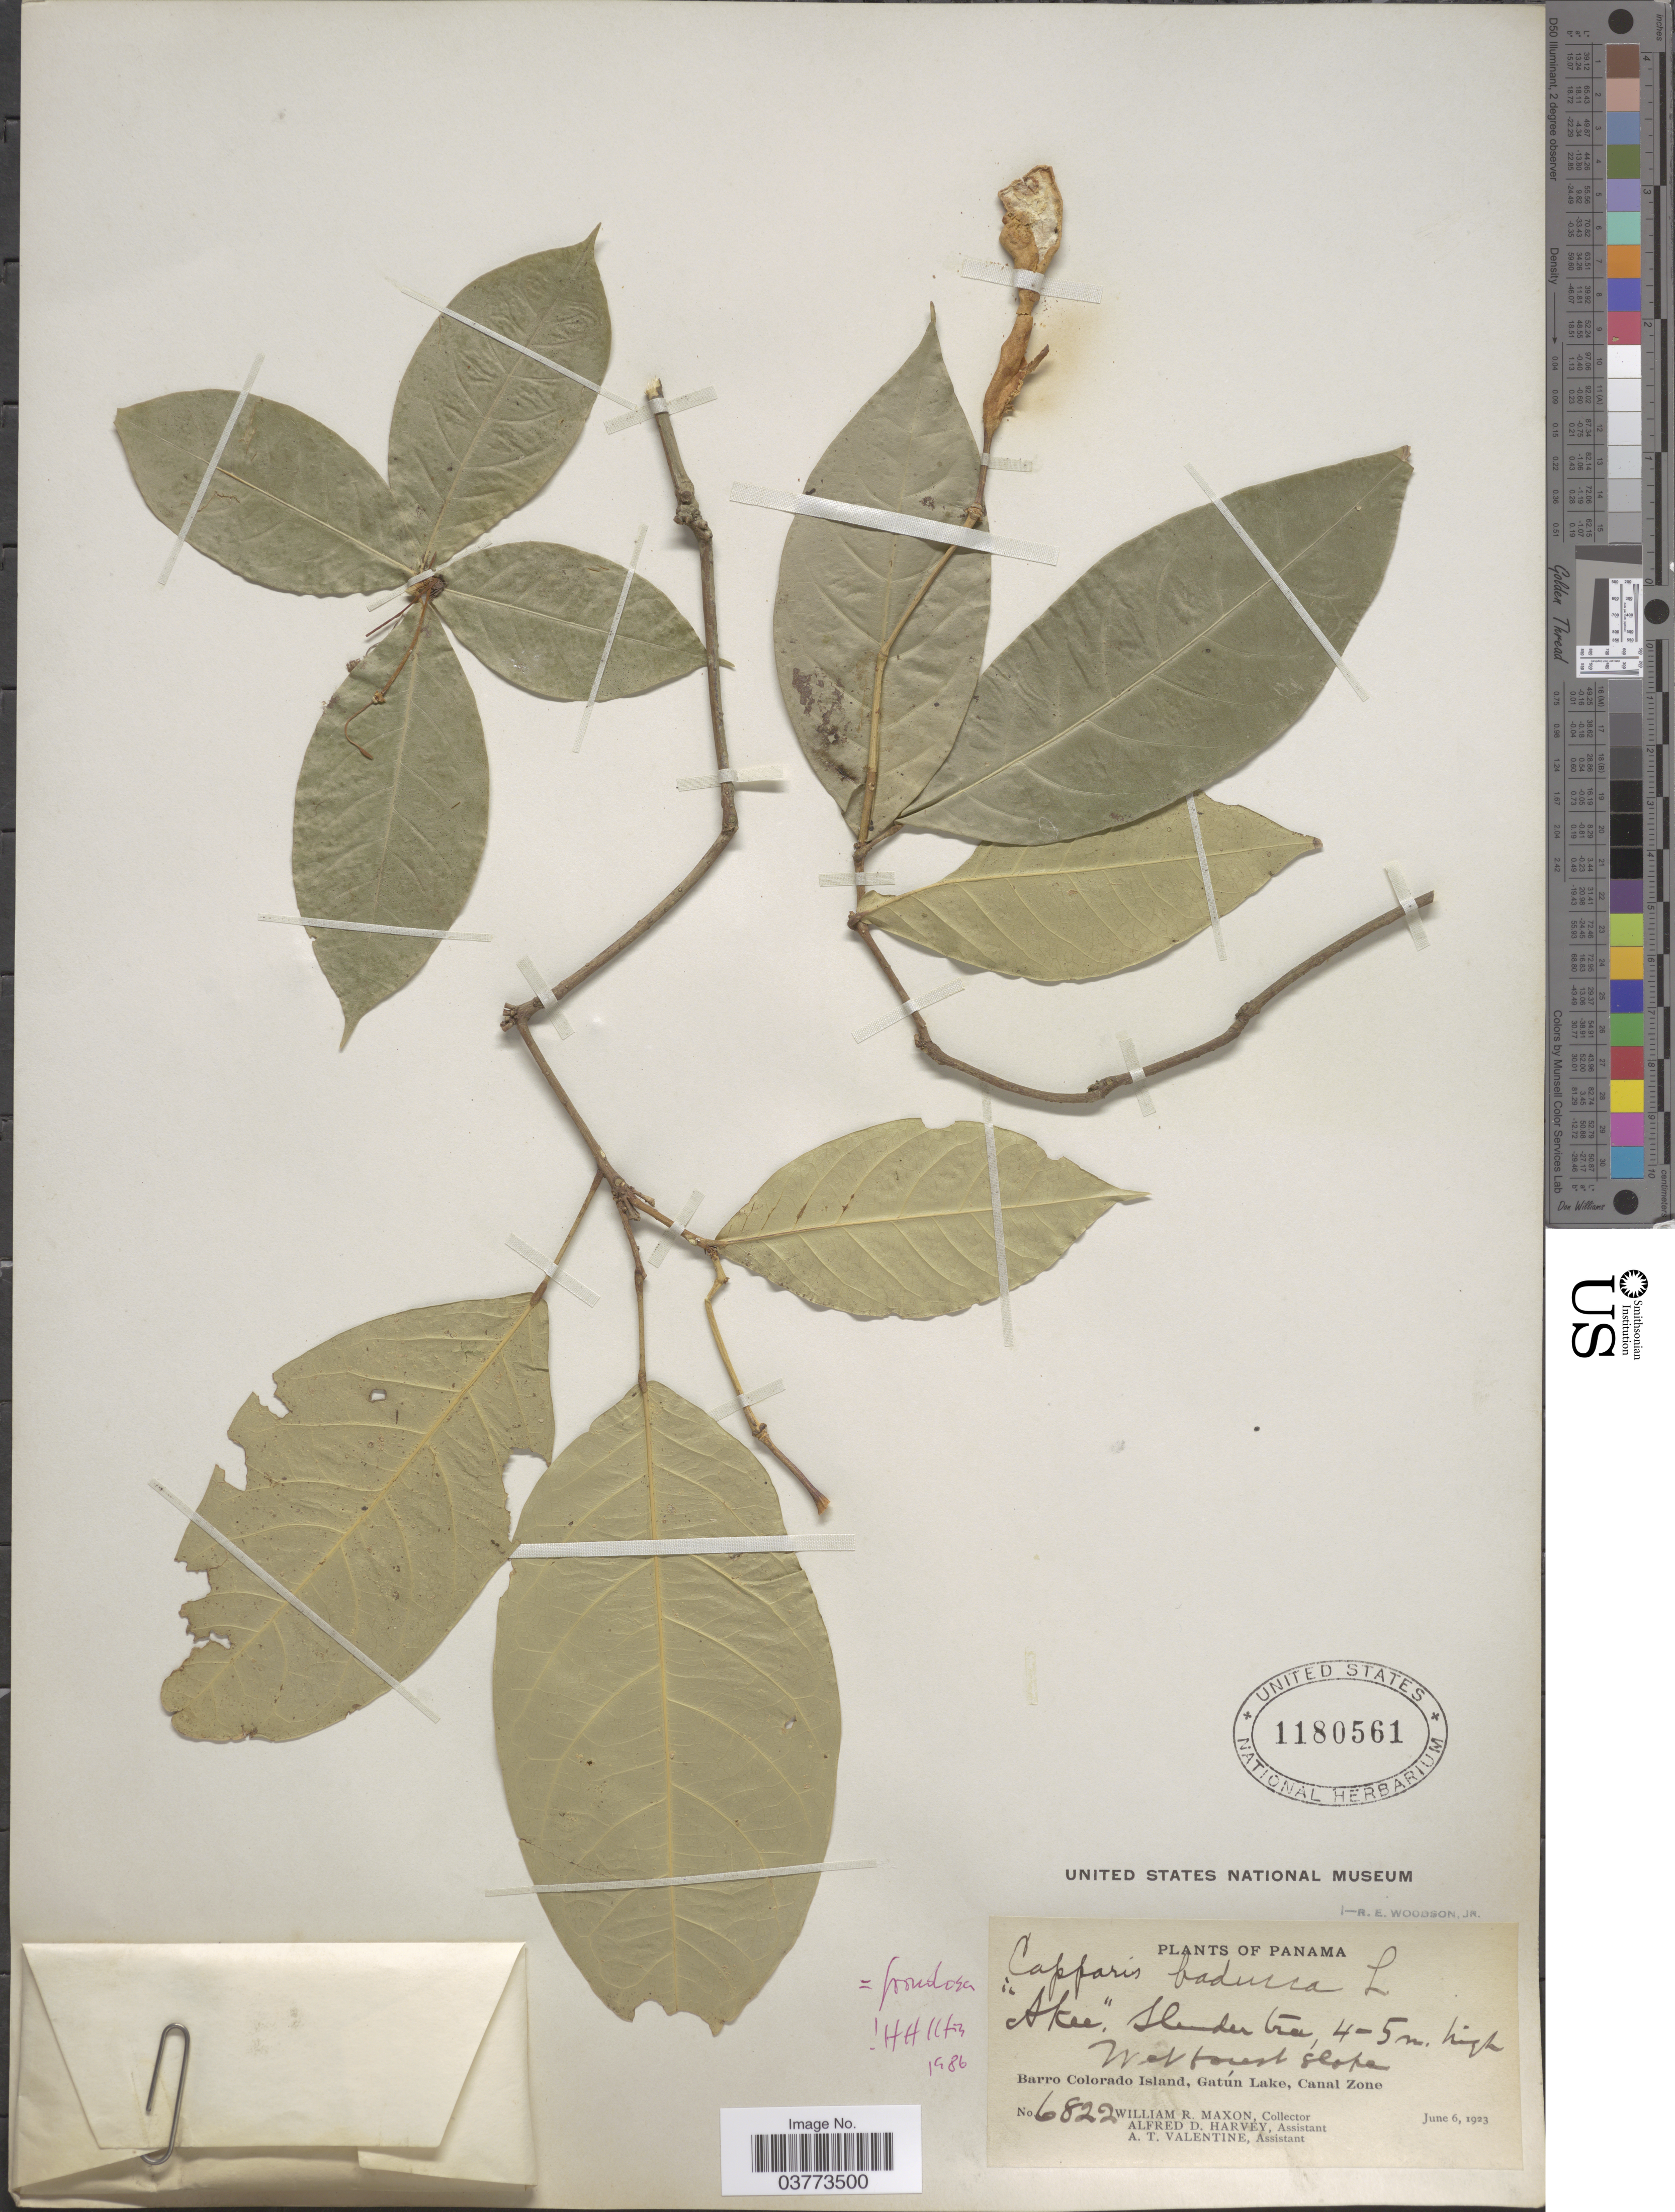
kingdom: Plantae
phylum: Tracheophyta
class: Magnoliopsida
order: Brassicales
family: Capparaceae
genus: Capparidastrum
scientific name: Capparidastrum frondosum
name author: (Jacq.) Cornejo & Iltis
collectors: W. R. Maxon, A. D. Harvey & A. Valentine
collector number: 6822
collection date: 1923-06-06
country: Panama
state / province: Panamá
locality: Akee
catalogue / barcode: US 1180561